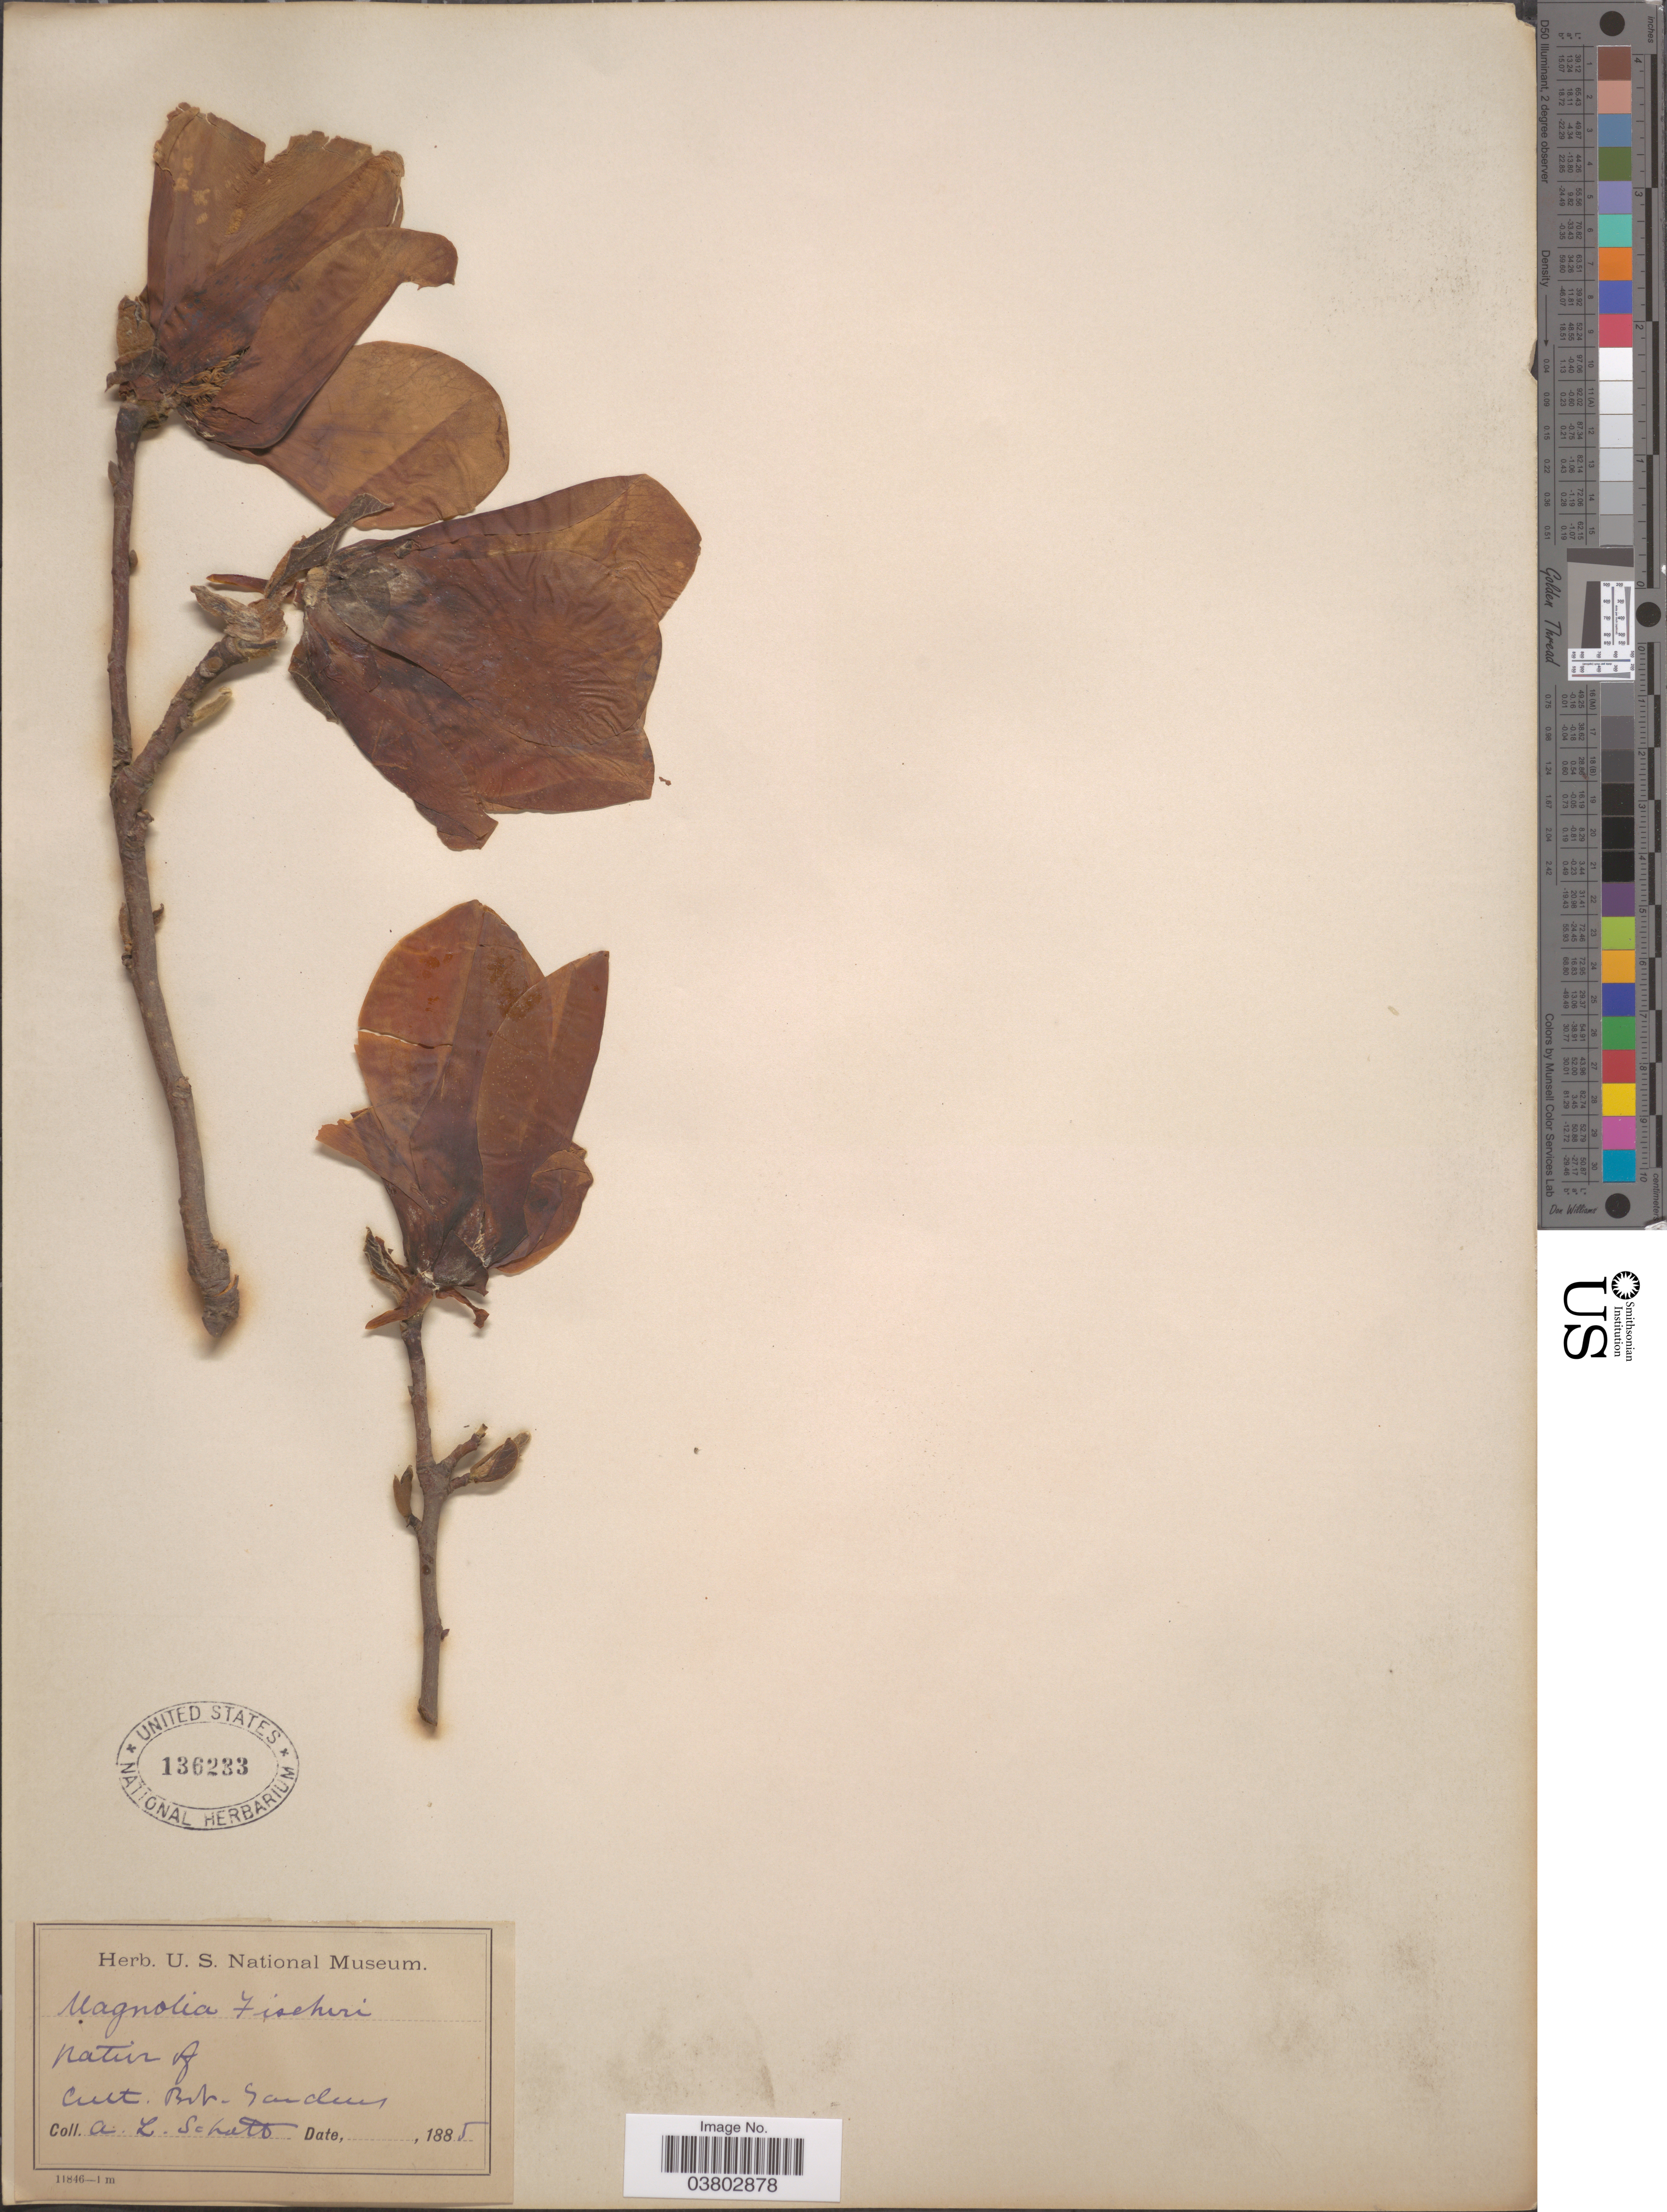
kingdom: Plantae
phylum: Tracheophyta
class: Magnoliopsida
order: Magnoliales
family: Magnoliaceae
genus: Magnolia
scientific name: Magnolia fischeri, ined.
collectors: A. L. Schott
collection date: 1885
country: United States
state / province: District of Columbia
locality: Native of Bot. Gardens.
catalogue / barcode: US 136233